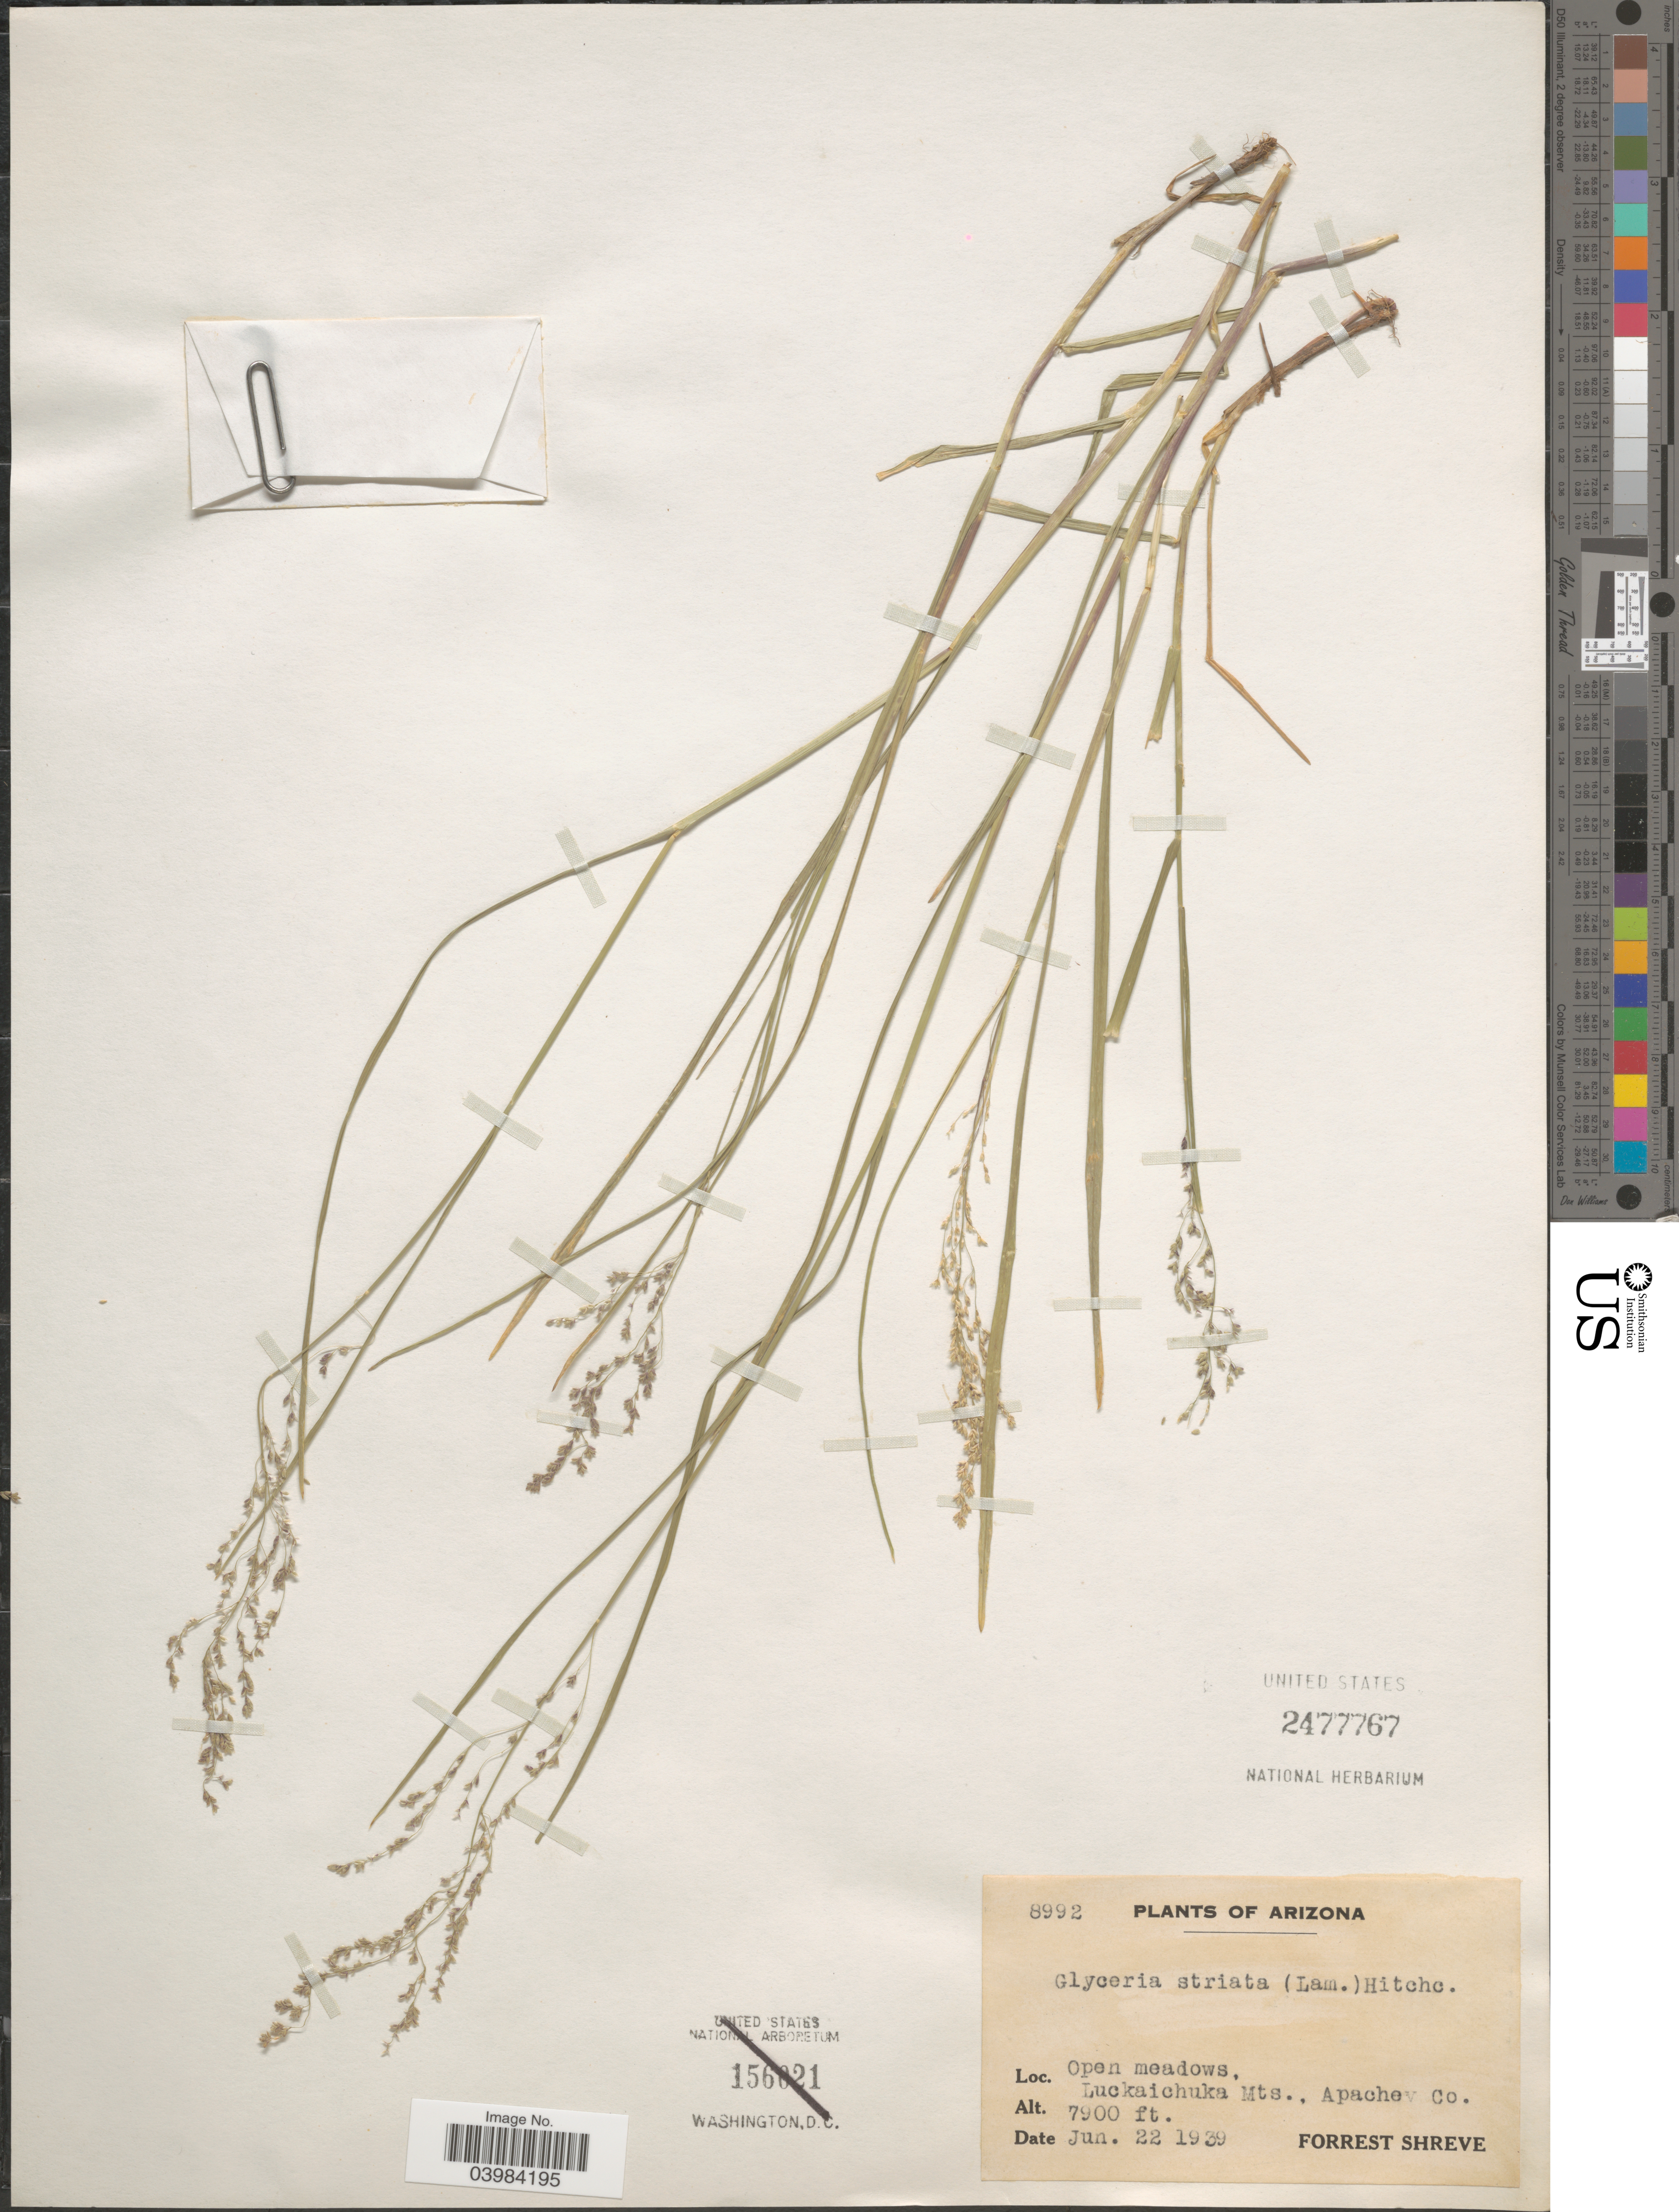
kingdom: Plantae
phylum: Tracheophyta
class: Liliopsida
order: Poales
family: Poaceae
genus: Glyceria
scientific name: Glyceria striata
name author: (Lam.) Hitchc.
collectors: F. Shreve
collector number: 8992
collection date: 1939-06-22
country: United States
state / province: Arizona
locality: Open meadows, Luckaichuka Mts., Apache Co.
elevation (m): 2408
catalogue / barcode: US 2477767